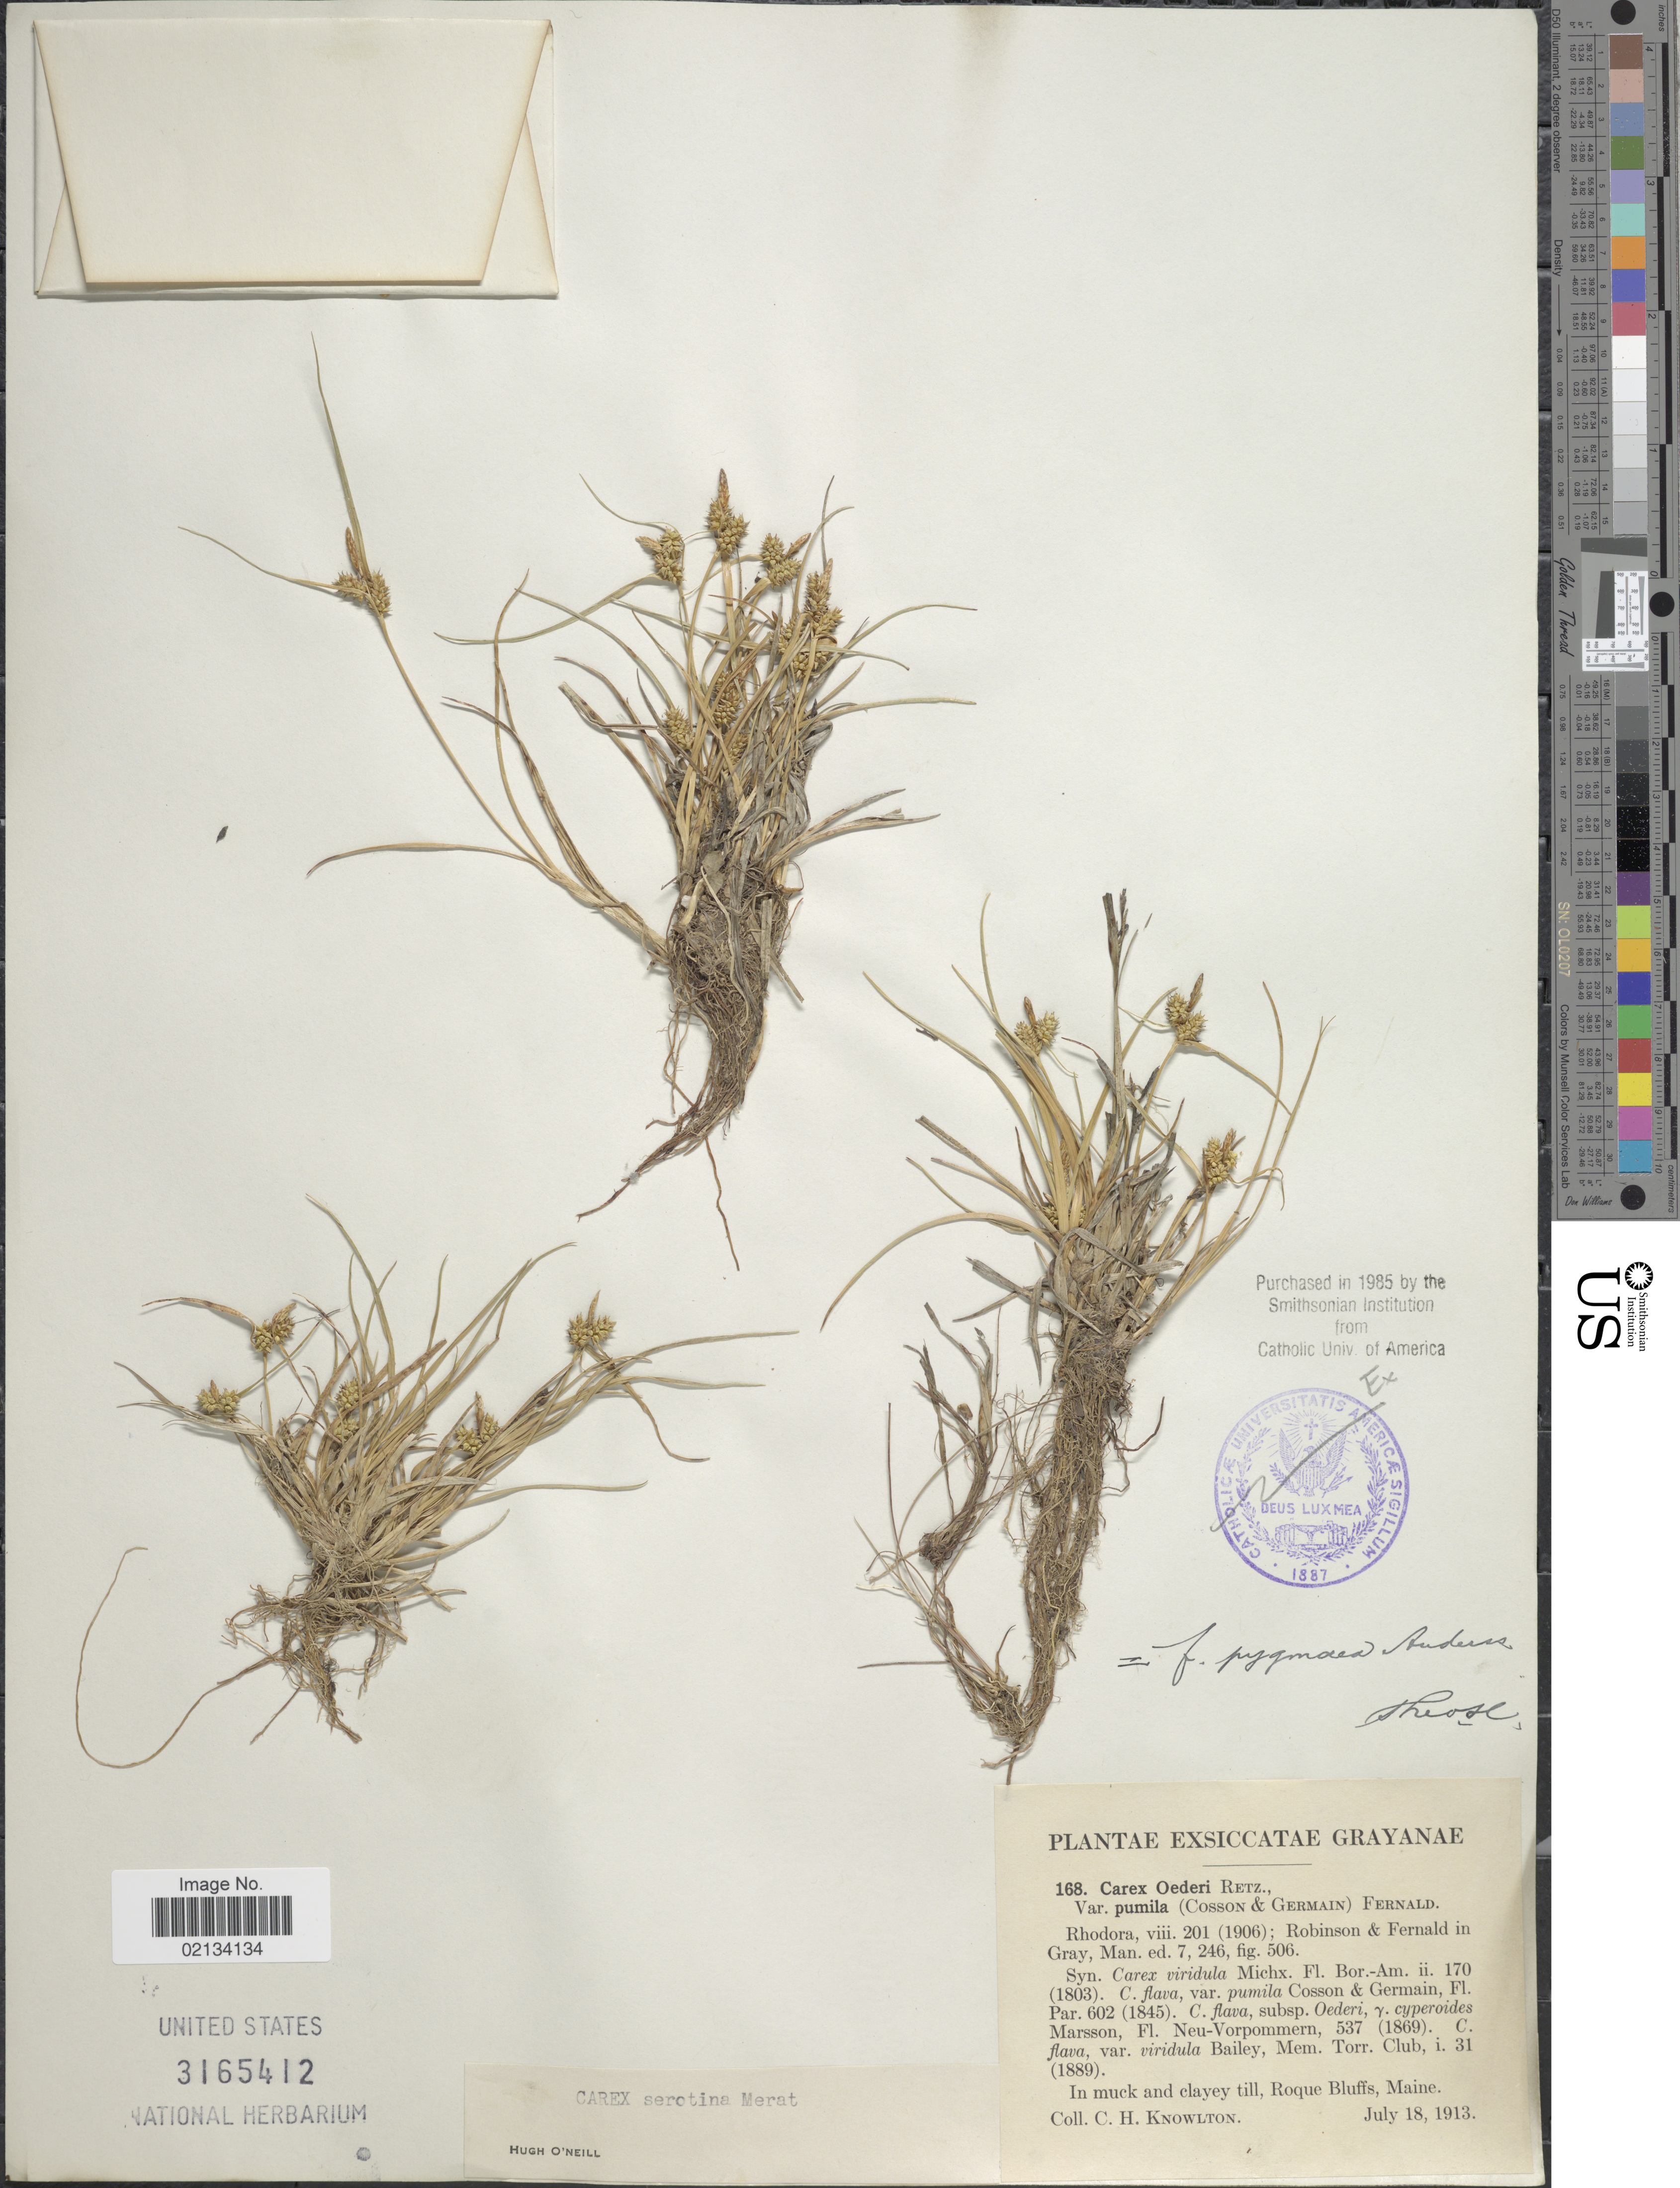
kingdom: Plantae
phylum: Tracheophyta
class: Liliopsida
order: Poales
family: Cyperaceae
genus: Carex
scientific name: Carex oederi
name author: Retz.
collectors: C. H. Knowlton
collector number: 168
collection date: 1913-07-18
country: United States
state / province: Maine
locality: Grayanae, in muck and clayey till, Roque Bluffs.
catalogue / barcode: US 3165412